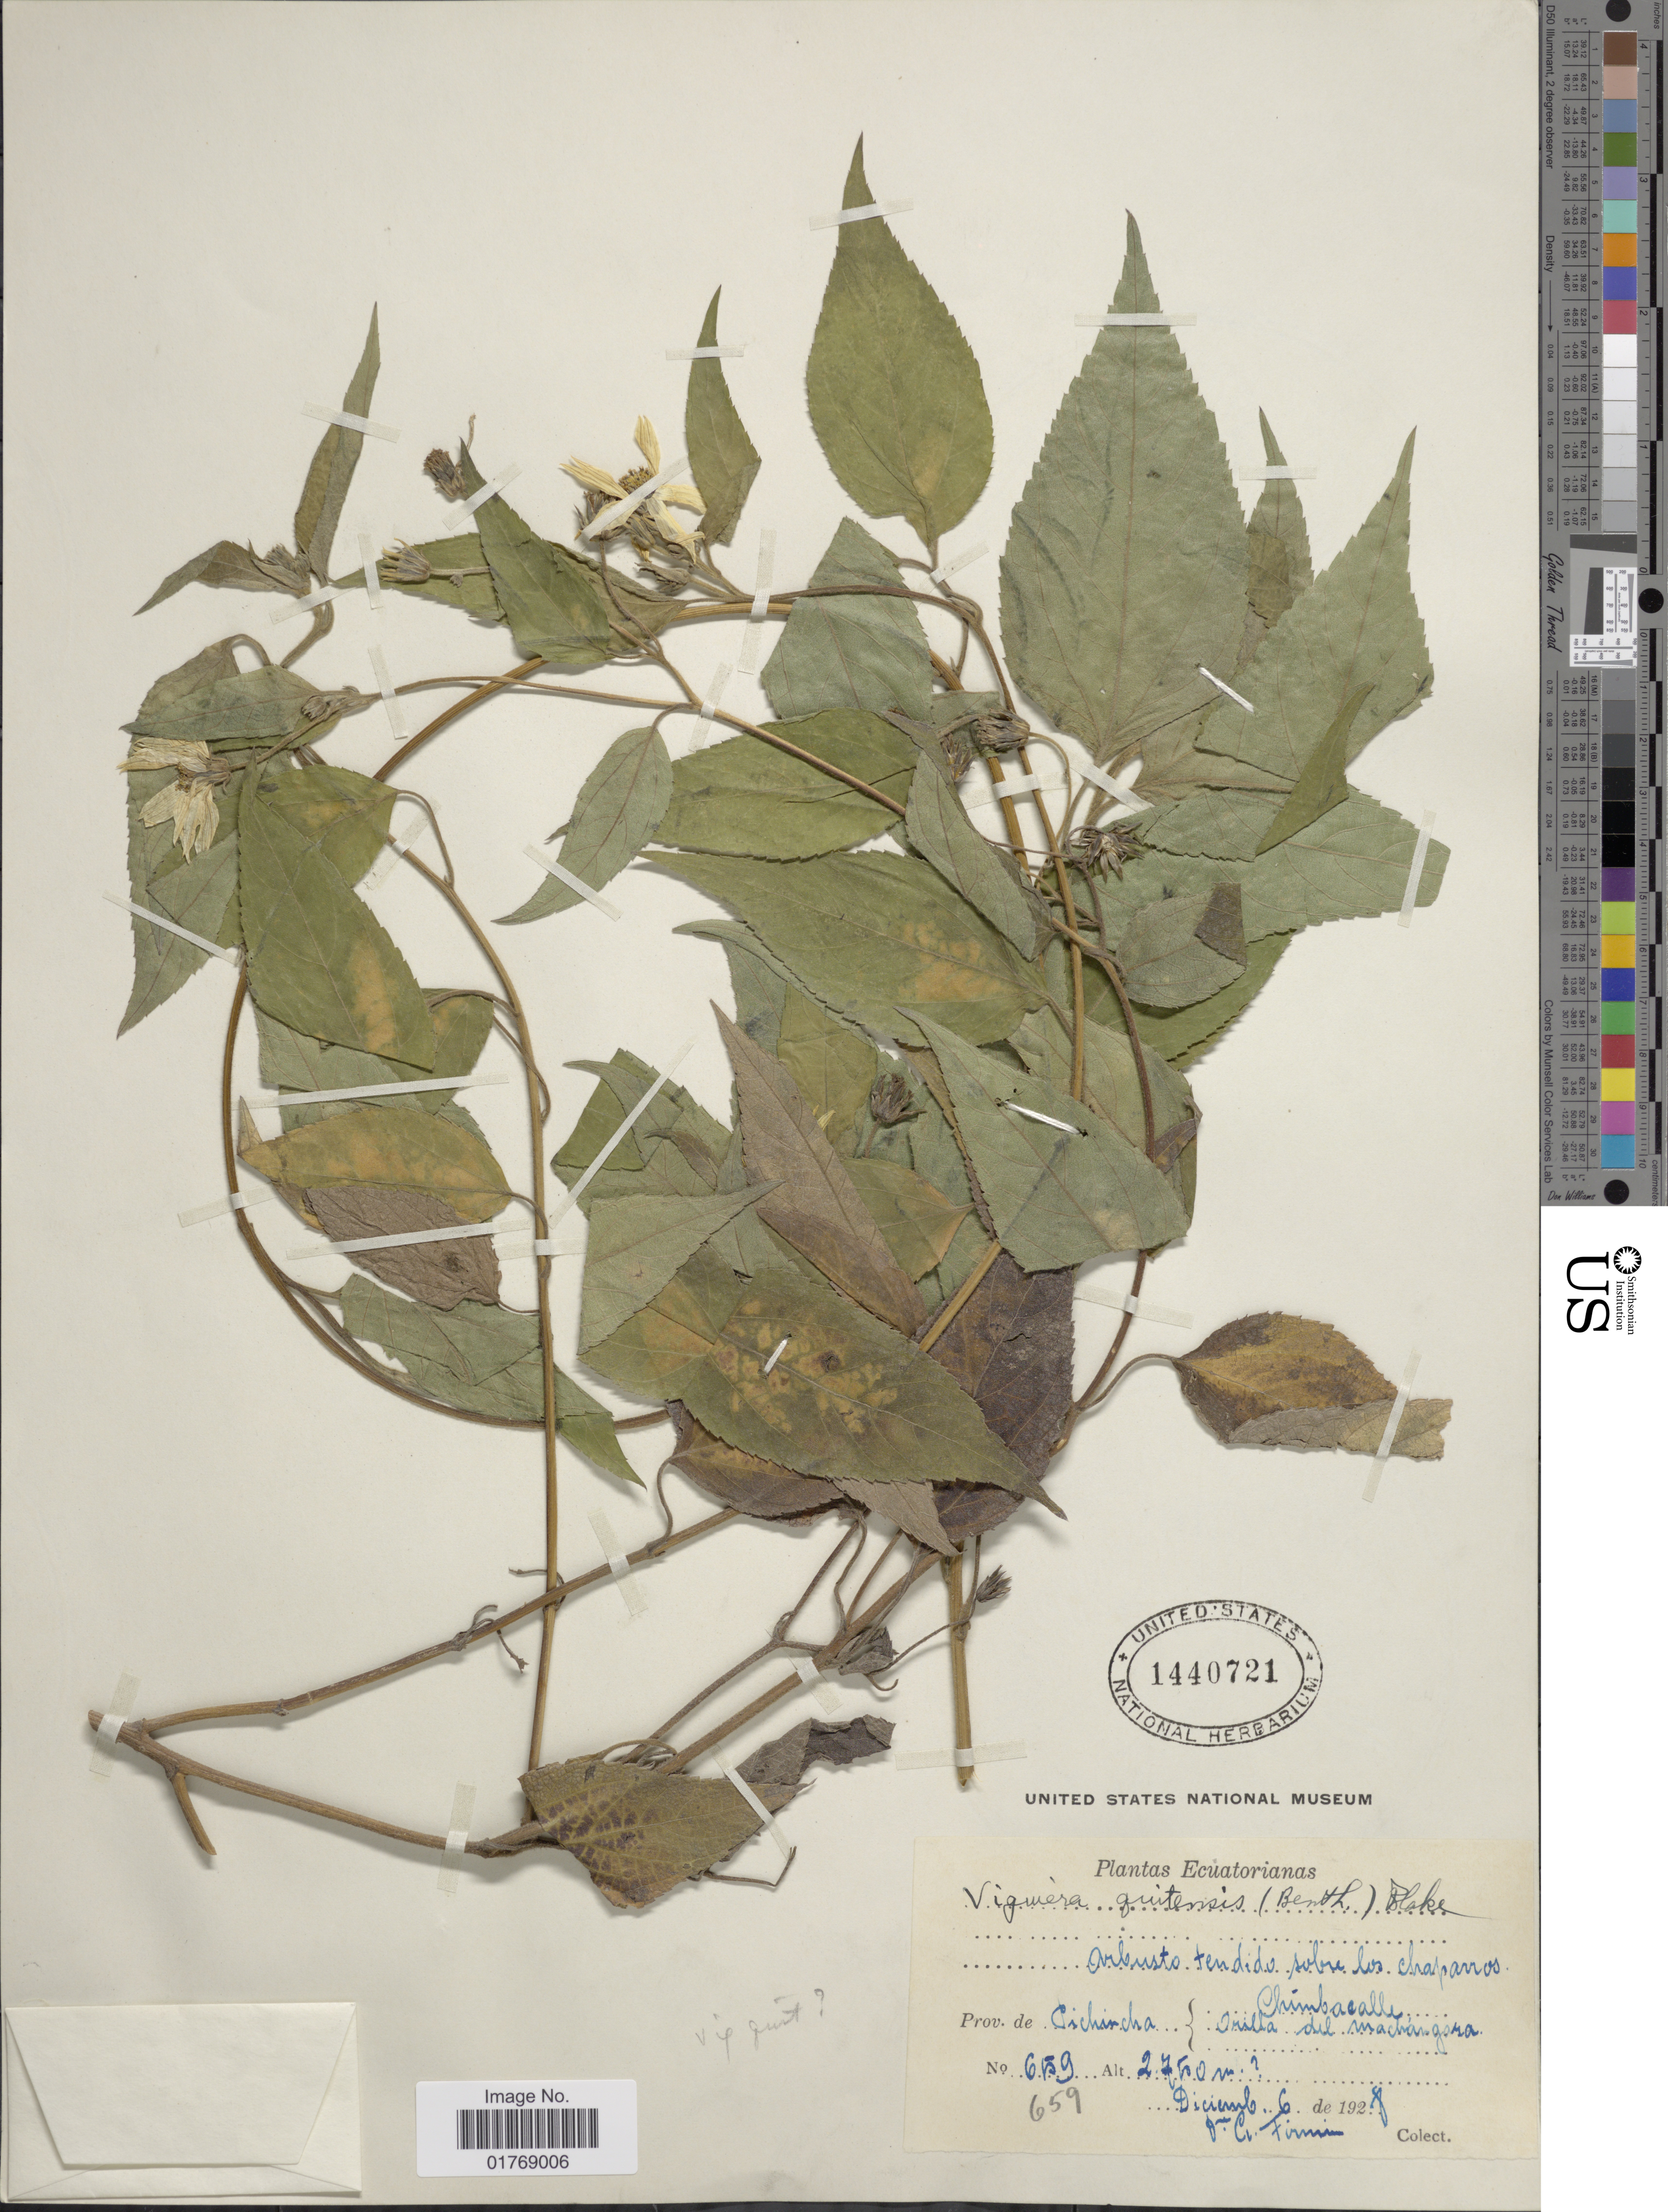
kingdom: Plantae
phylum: Tracheophyta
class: Magnoliopsida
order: Asterales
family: Asteraceae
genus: Viguiera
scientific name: Viguiera quitensis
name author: (Benth.) S.F. Blake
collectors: G. Firmin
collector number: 659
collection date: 1928-12-06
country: Ecuador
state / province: Pichincha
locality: Prov. de Pichincha: Chimbacalle. Orilla del Machargora.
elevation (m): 2750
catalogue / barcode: US 1440721